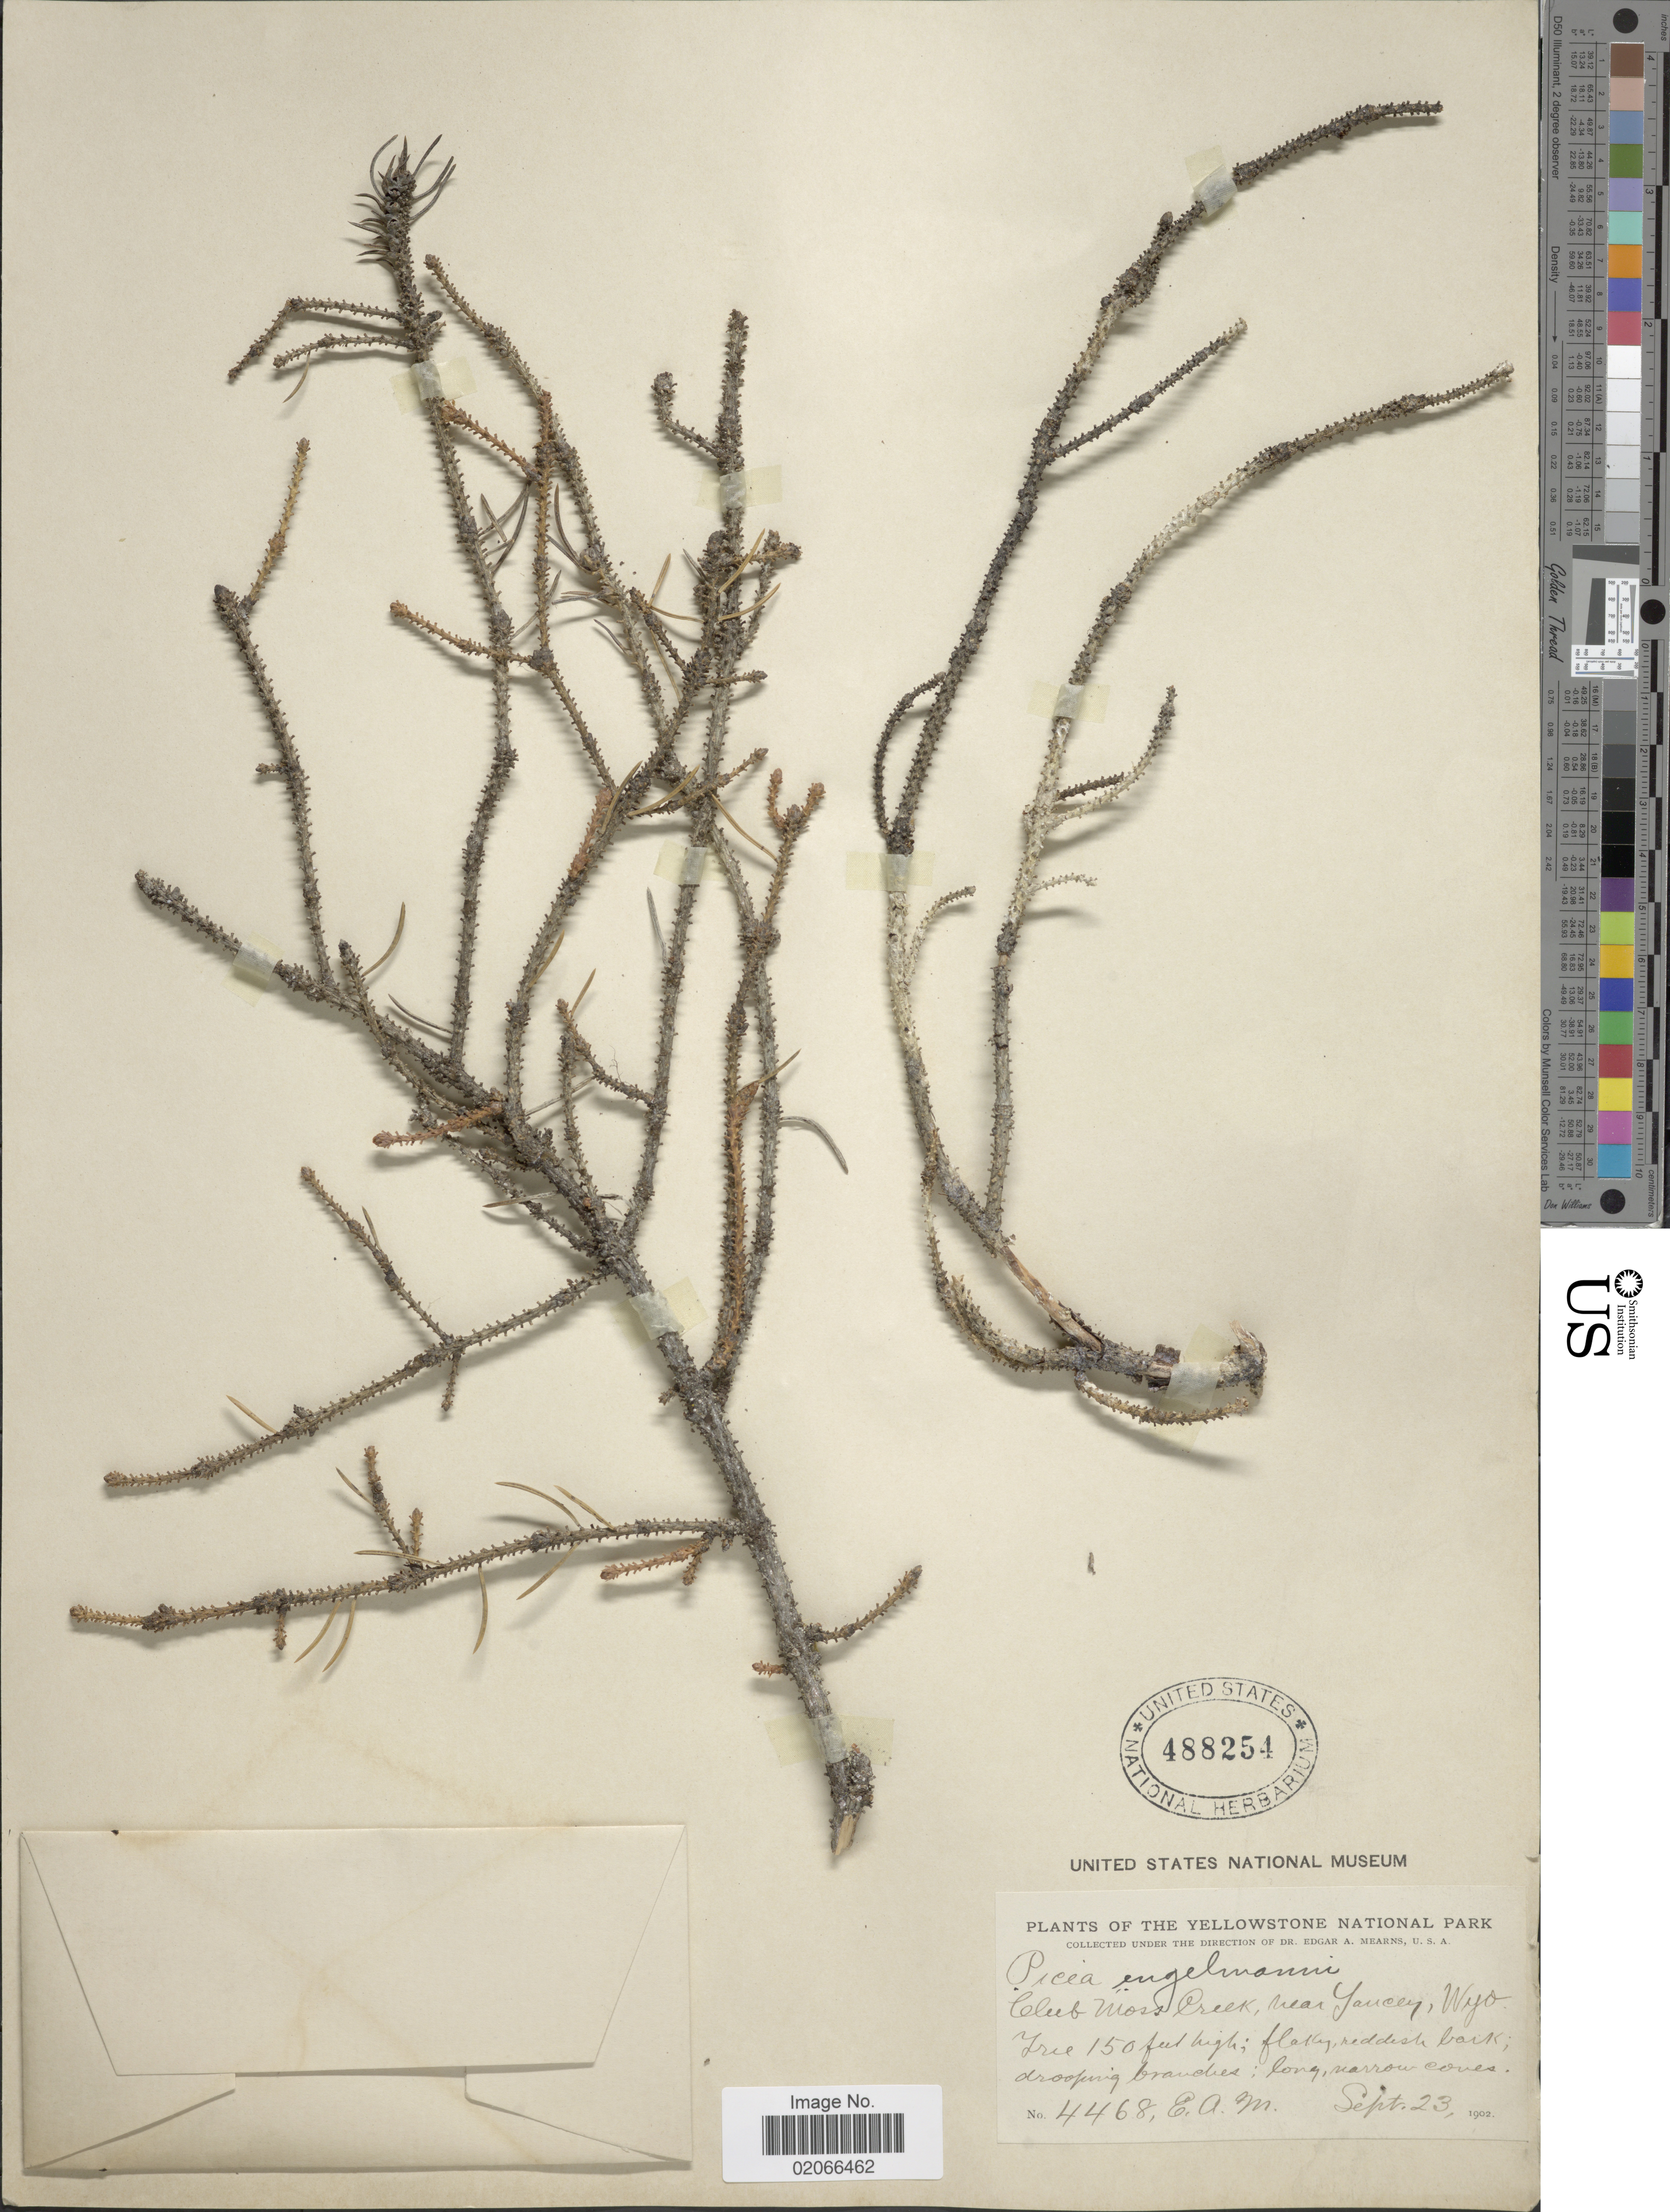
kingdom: Plantae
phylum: Tracheophyta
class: Pinopsida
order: Pinales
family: Pinaceae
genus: Picea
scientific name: Picea engelmannii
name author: Parry ex Engelm.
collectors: E. A. Mearns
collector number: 4468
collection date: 1902-09-23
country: United States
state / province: Wyoming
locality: Yellowstone National Park, Club Moss Creek, near Yancey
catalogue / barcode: US 488254